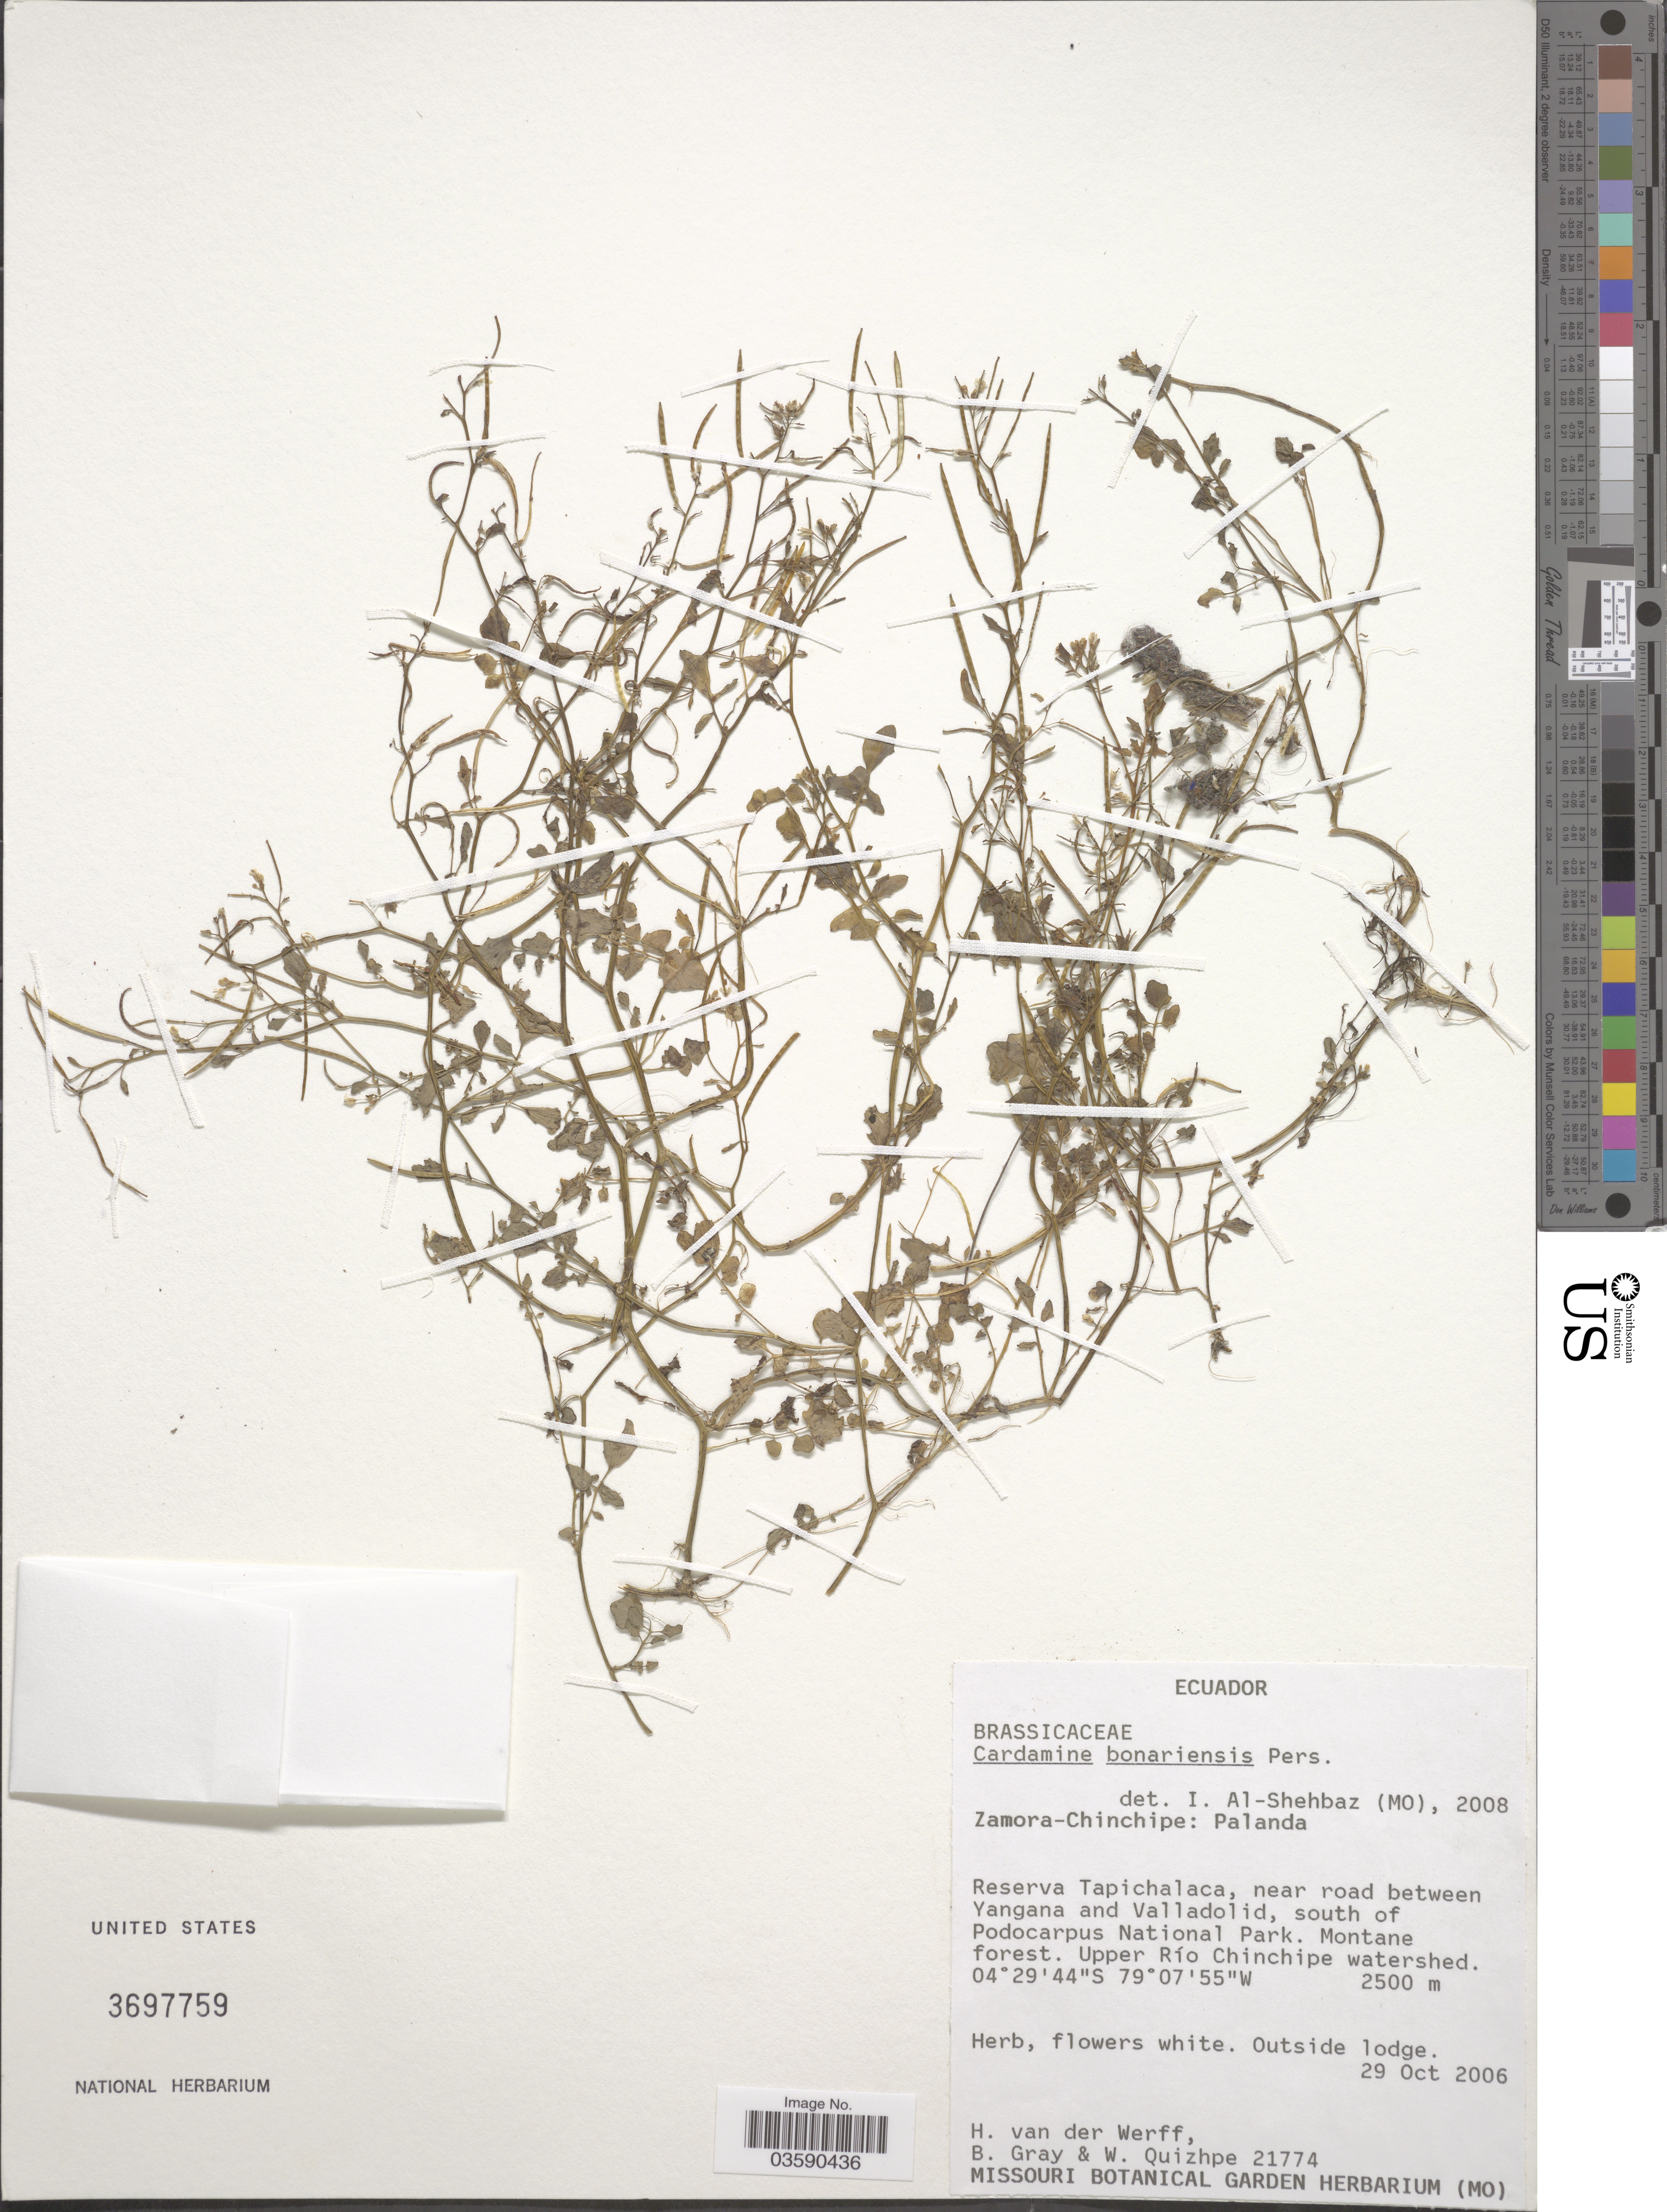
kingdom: Plantae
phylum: Tracheophyta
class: Magnoliopsida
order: Brassicales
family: Brassicaceae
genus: Cardamine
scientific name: Cardamine bonariensis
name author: Pers.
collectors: H. van der Werff, B. Gray & W. Quizhpe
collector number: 21774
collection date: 2006-10-29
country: Ecuador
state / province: Zamora-Chinchipe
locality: Palanda; Reserva Tapichalaca, near road between Yangana and Valladolid, south of Podocarpus National Park. Montane forest. Upper Río Chinchipe watershed.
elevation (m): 2500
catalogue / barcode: US 3697759